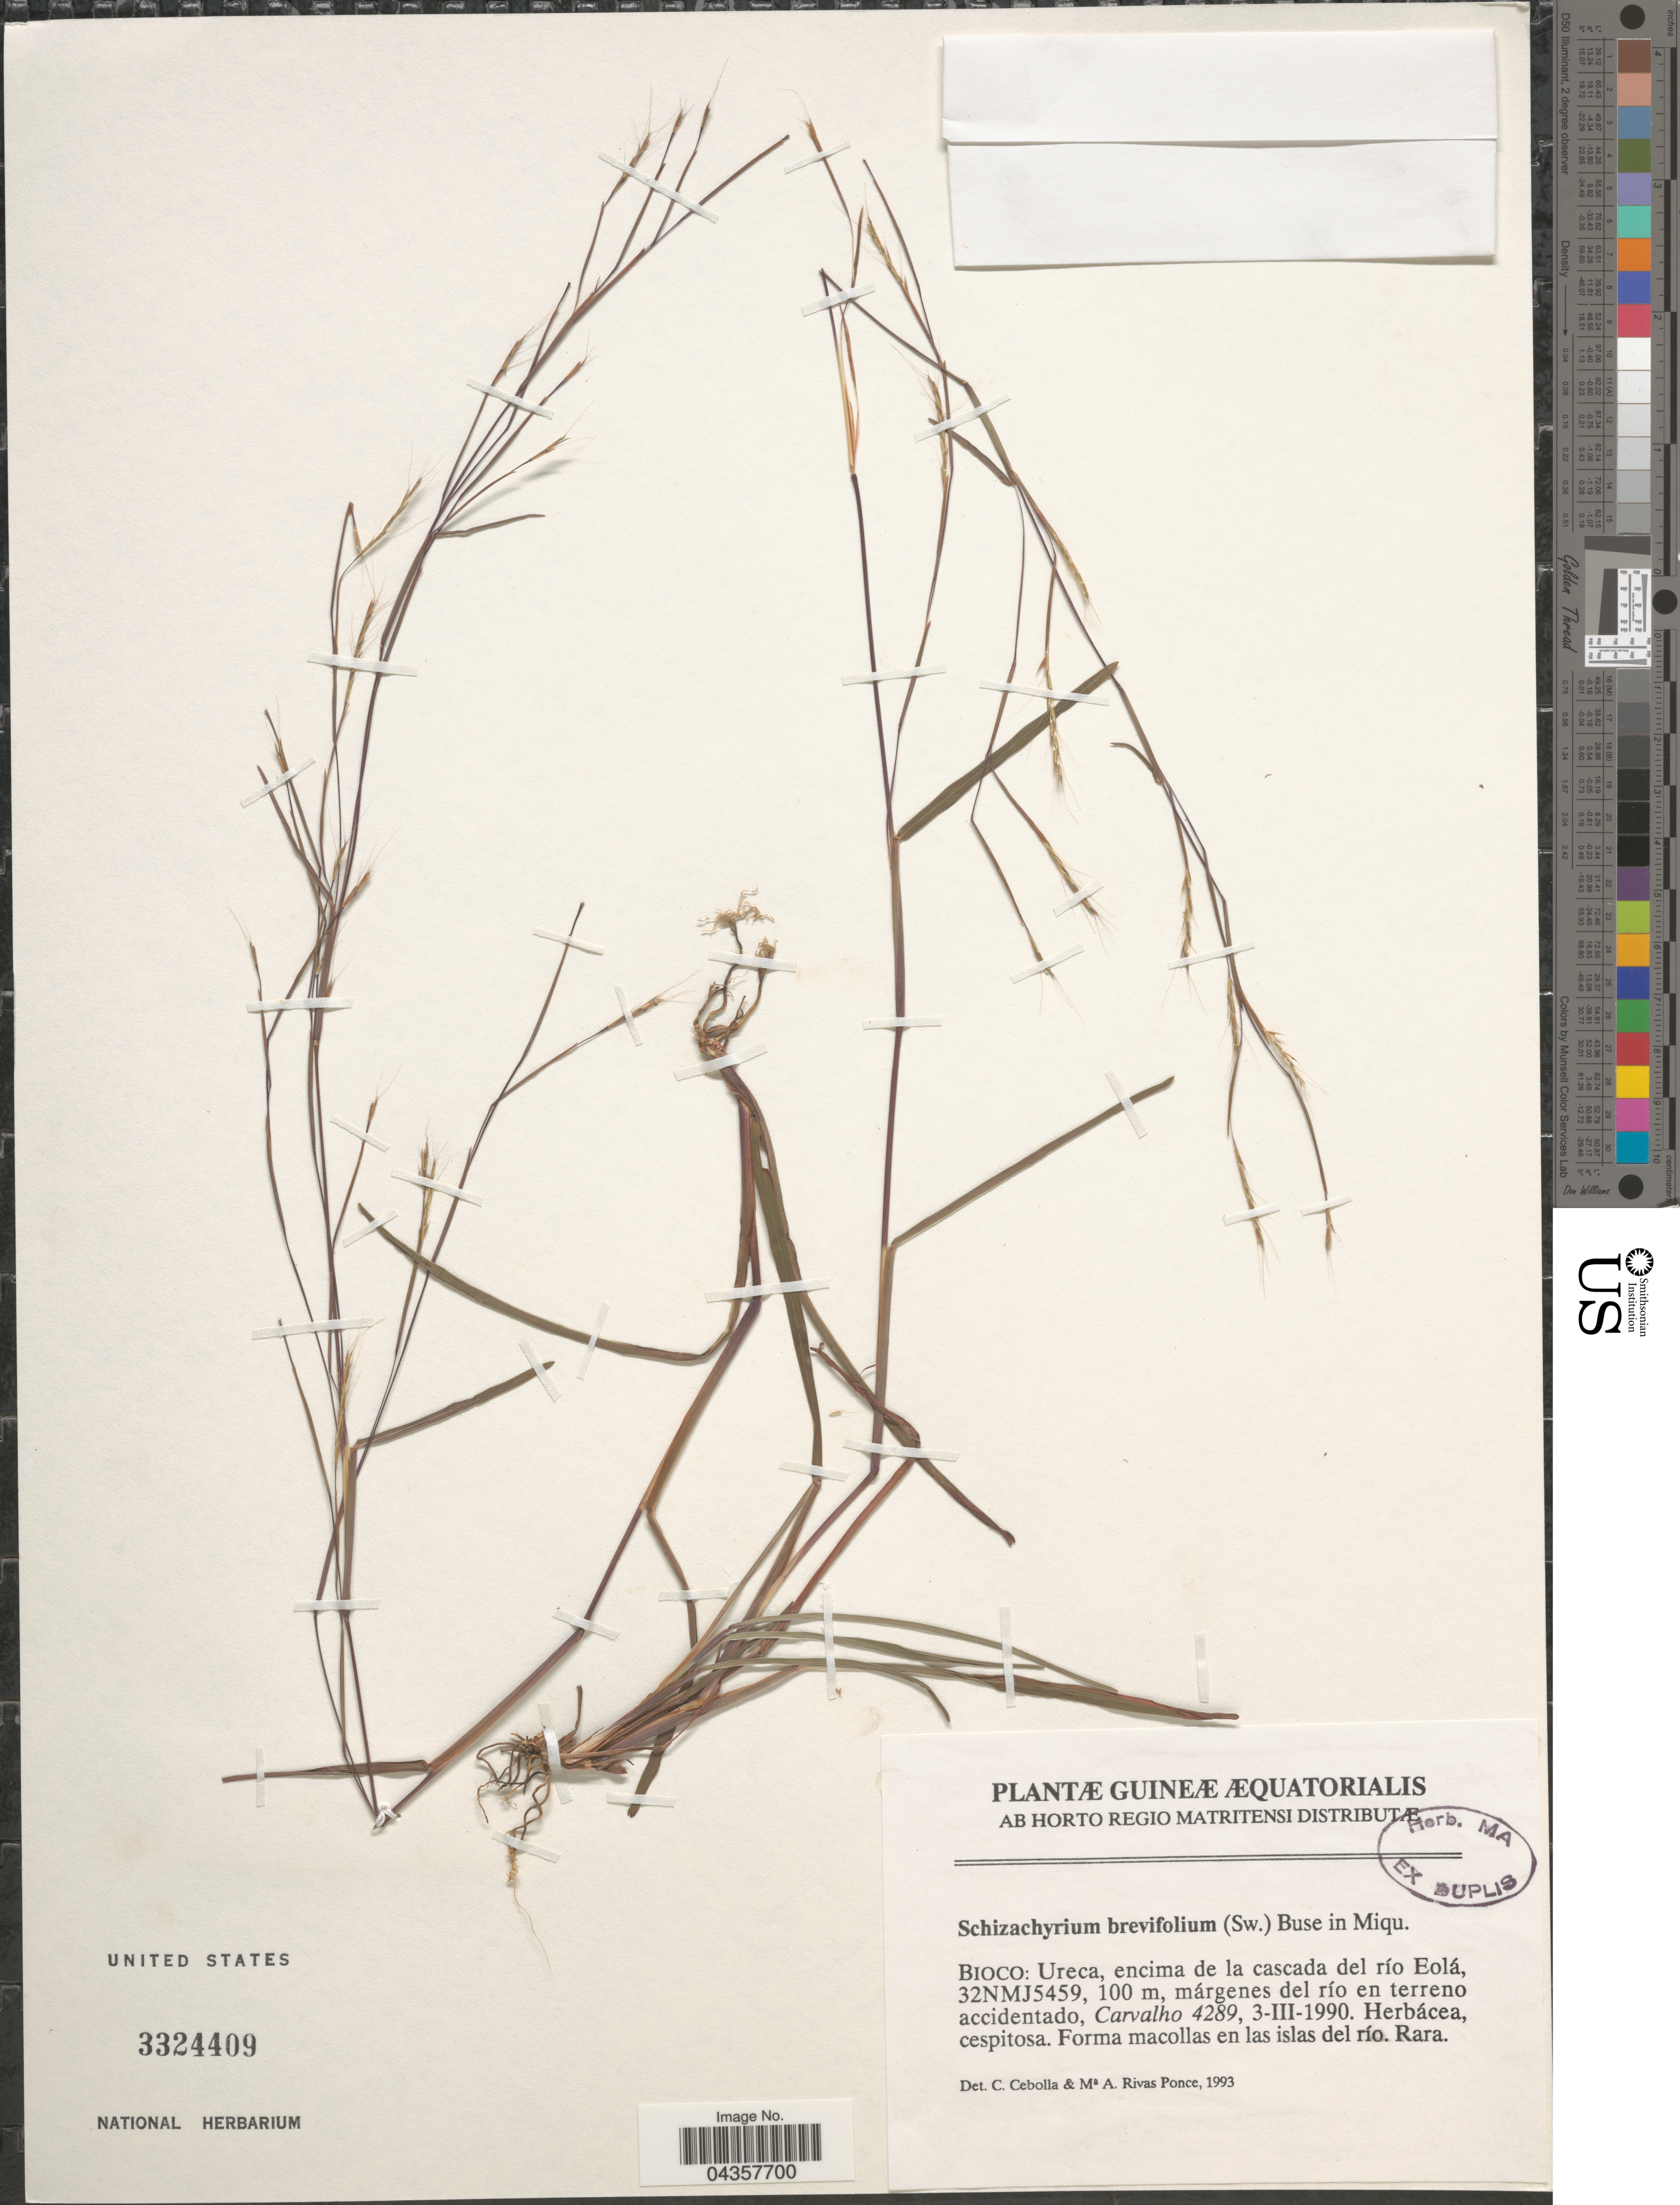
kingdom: Plantae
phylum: Tracheophyta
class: Liliopsida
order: Poales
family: Poaceae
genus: Schizachyrium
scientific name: Schizachyrium brevifolium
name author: (Sw.) Nees ex Büse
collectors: Carvalho, --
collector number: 4289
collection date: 1990-03-03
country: Ecuador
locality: Bioco: Ureca, encima de la cascada del río Eolá, 32NMJ5459, márgenes del río en terreno accidentado.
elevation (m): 100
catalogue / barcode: US 3324409